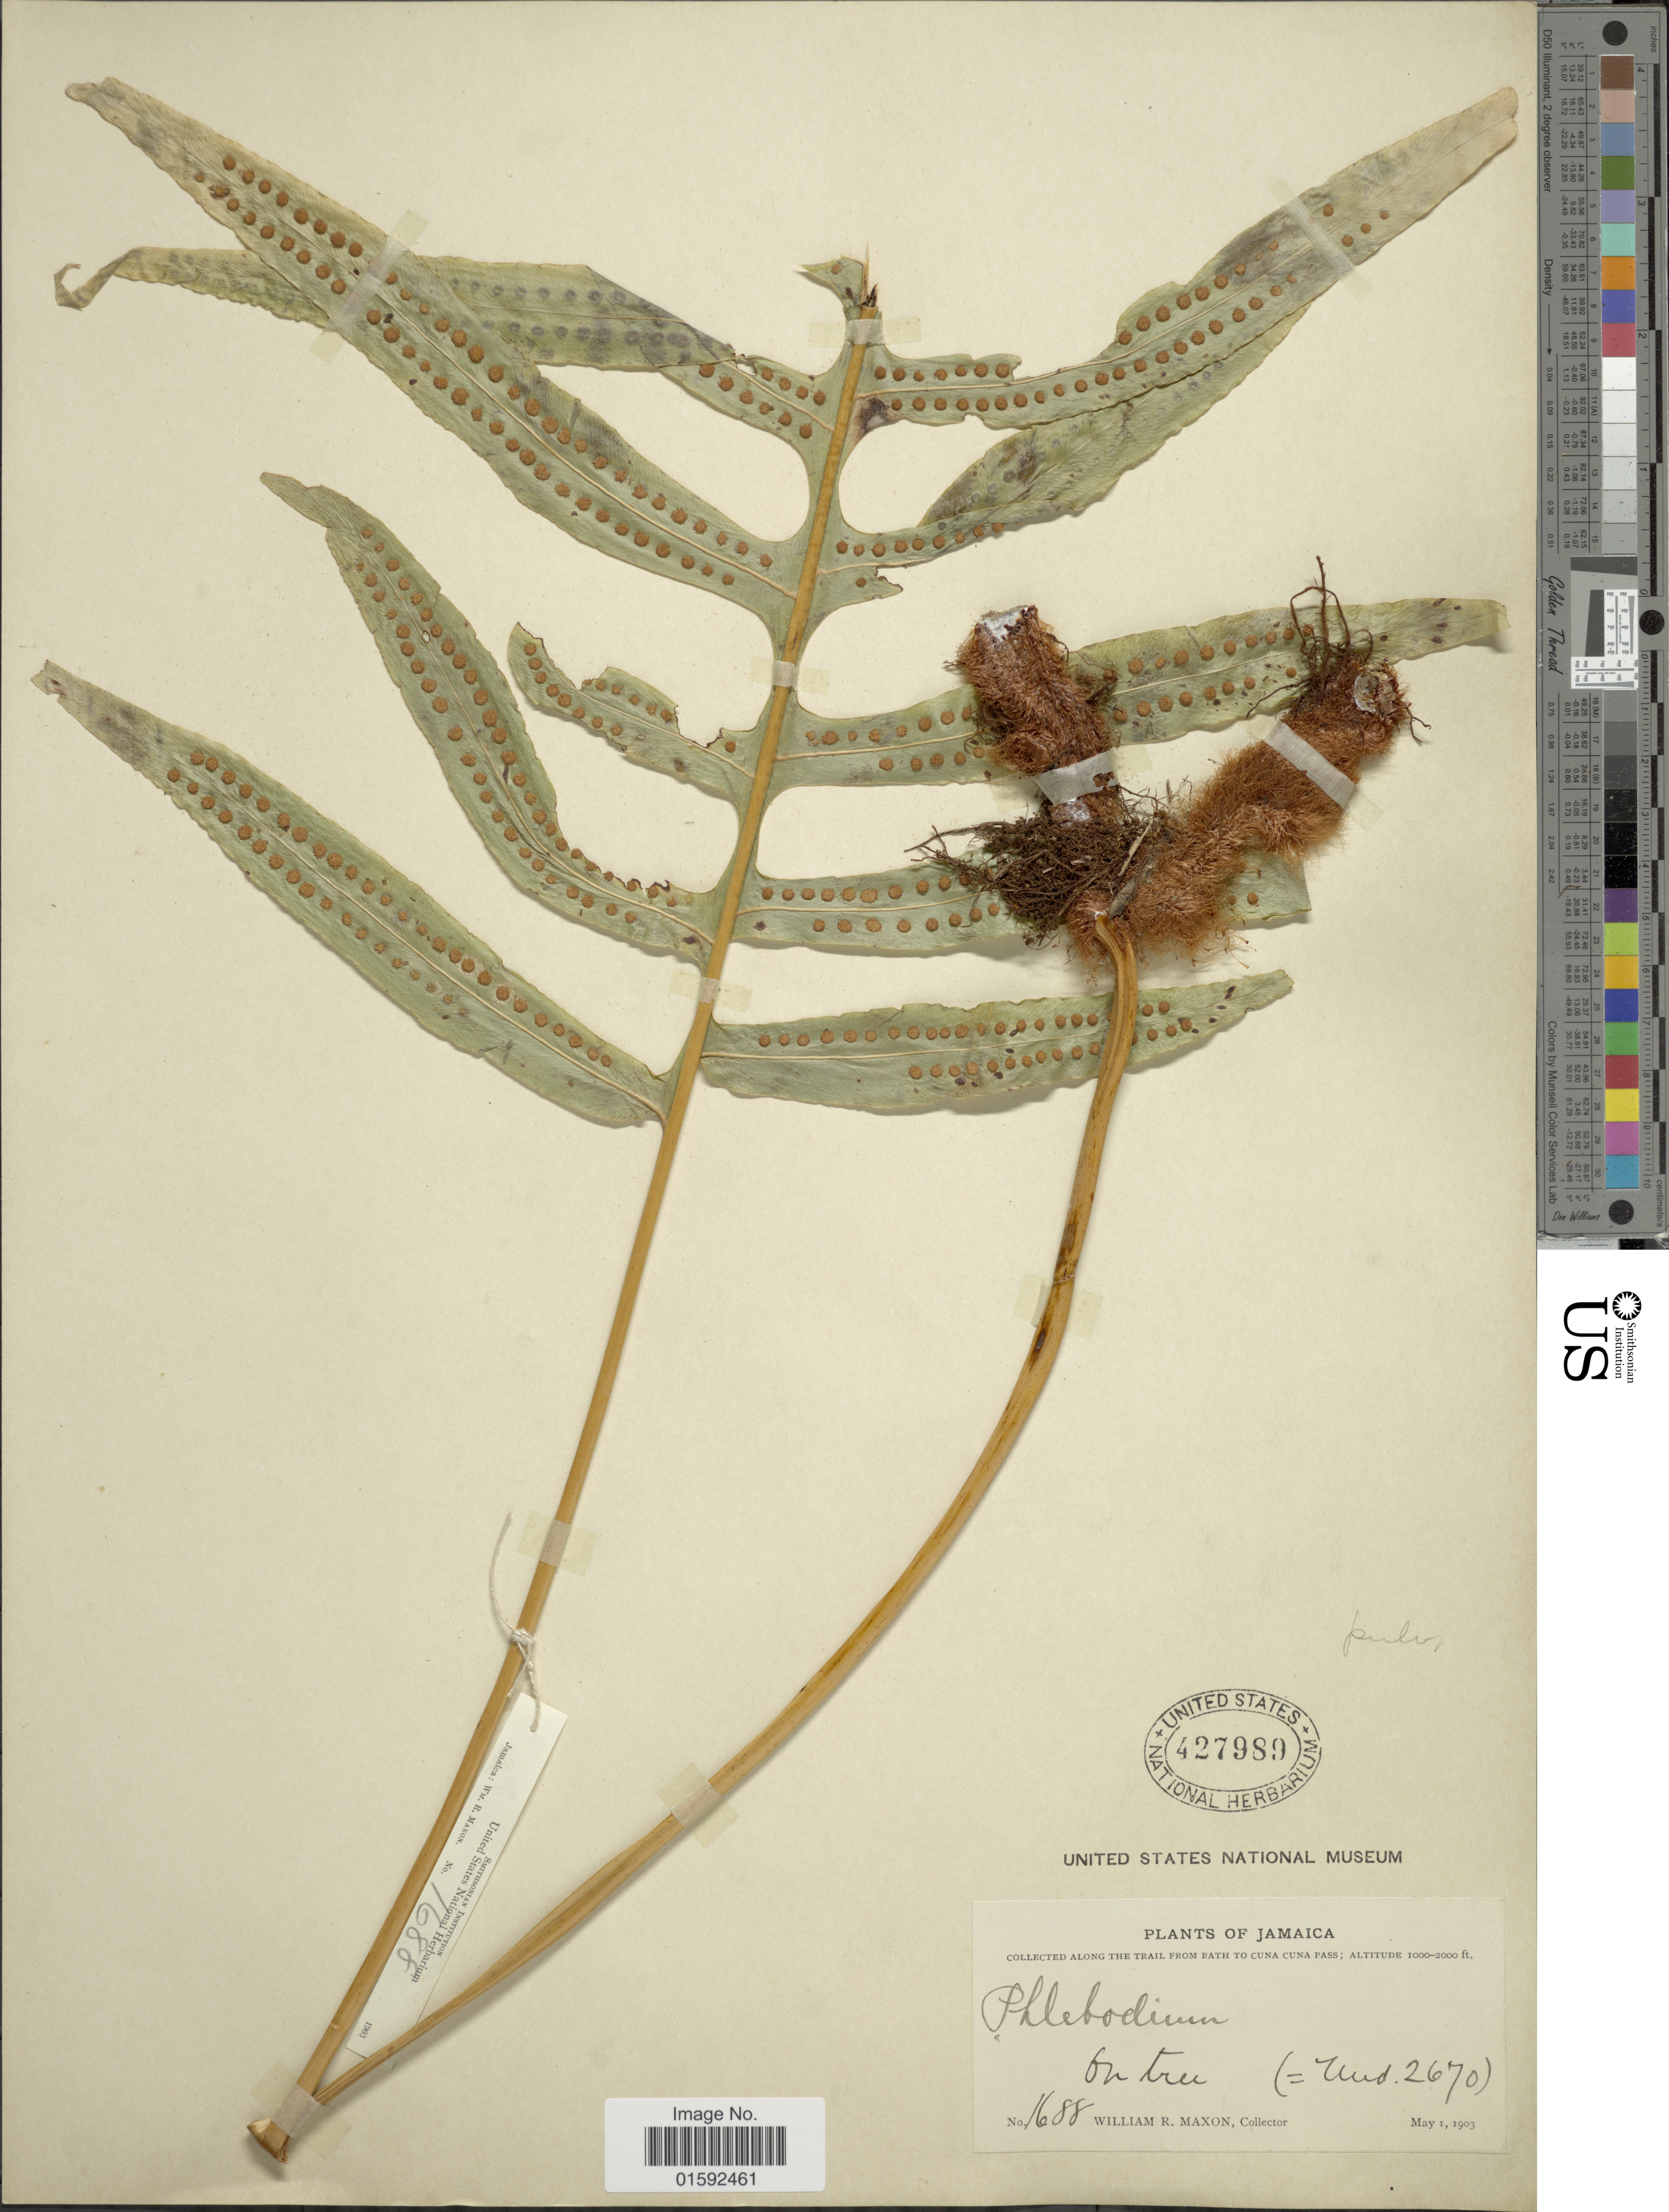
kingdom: Plantae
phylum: Tracheophyta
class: Polypodiopsida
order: Polypodiales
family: Polypodiaceae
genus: Phlebodium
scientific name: Phlebodium pseudoaureum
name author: (Cav.) Lellinger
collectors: W. R. Maxon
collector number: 1688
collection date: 1903-05-01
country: Jamaica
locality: Jamaica, along the trail from Bath to Cuna Cuna Pass.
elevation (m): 305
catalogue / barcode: US 427989